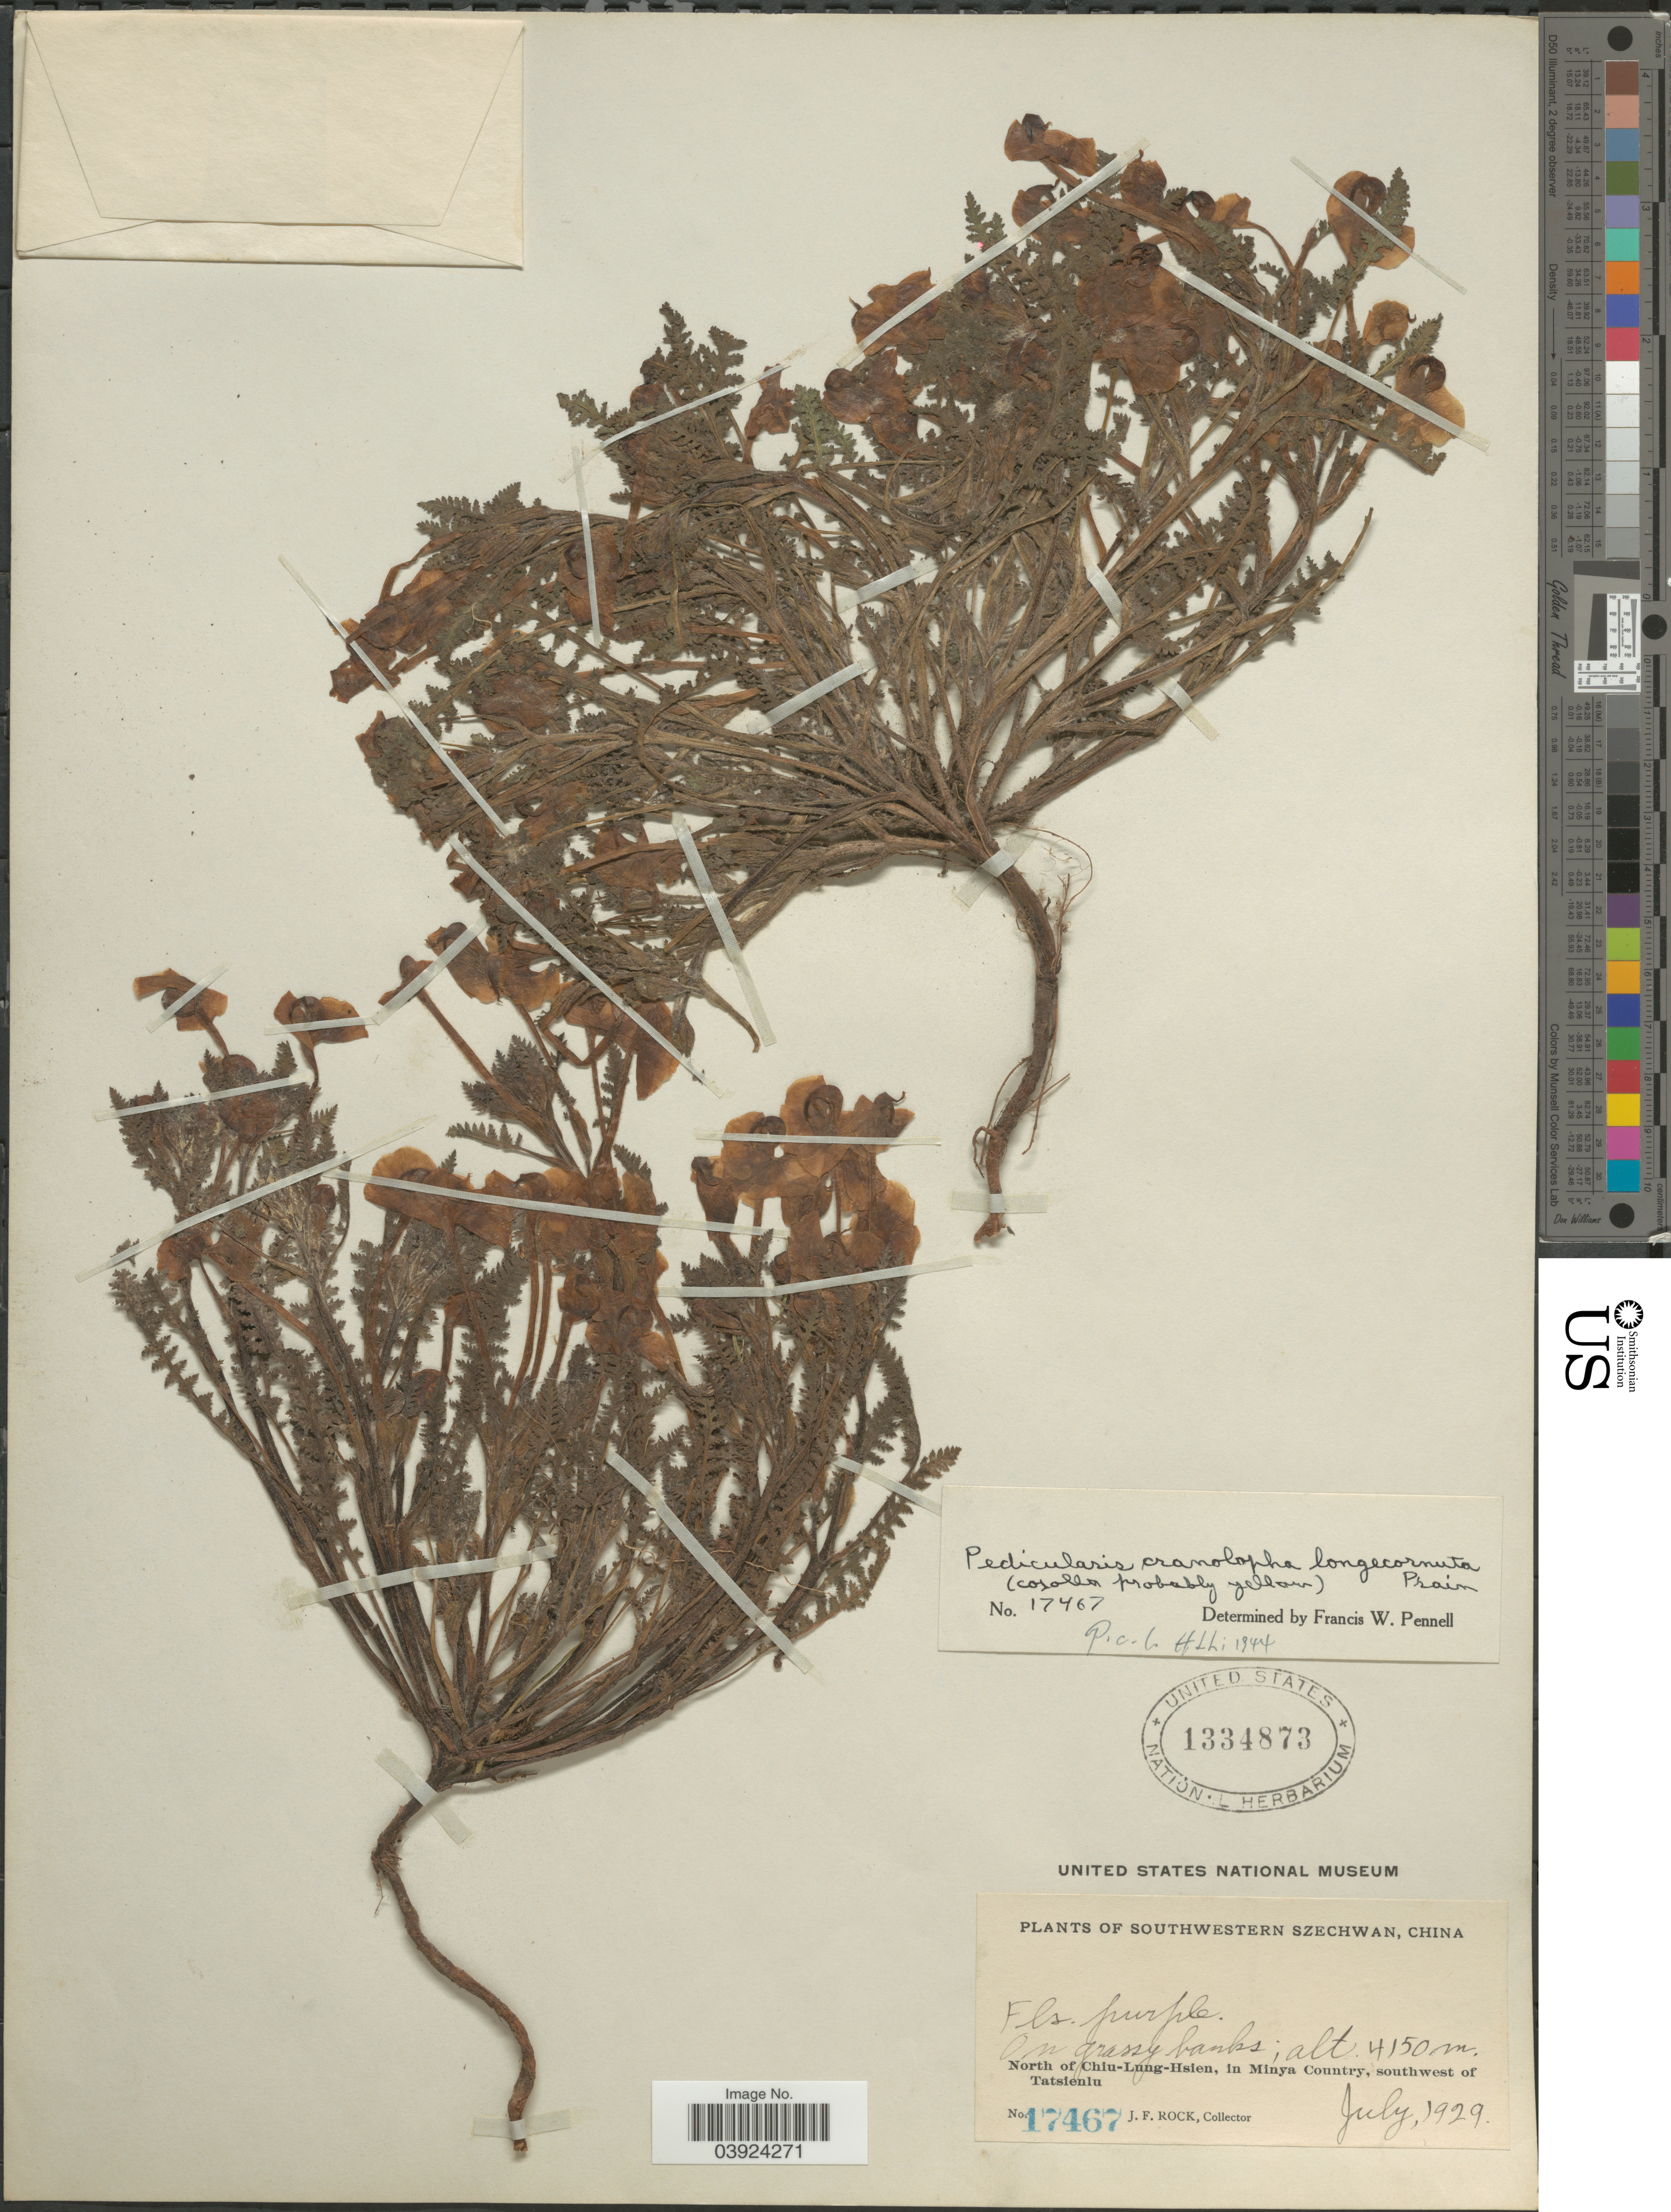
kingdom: Plantae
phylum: Tracheophyta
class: Magnoliopsida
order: Lamiales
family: Orobanchaceae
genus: Pedicularis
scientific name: Pedicularis cranolopha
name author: Maxim.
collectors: J. Rock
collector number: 17467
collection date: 1929-07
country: China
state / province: Sichuan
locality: Southwestern Szechwan. North of Chiu-Lung-Hsien, in Minya Country, southwest of Tatsienlu.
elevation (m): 4150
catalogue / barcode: US 1334873